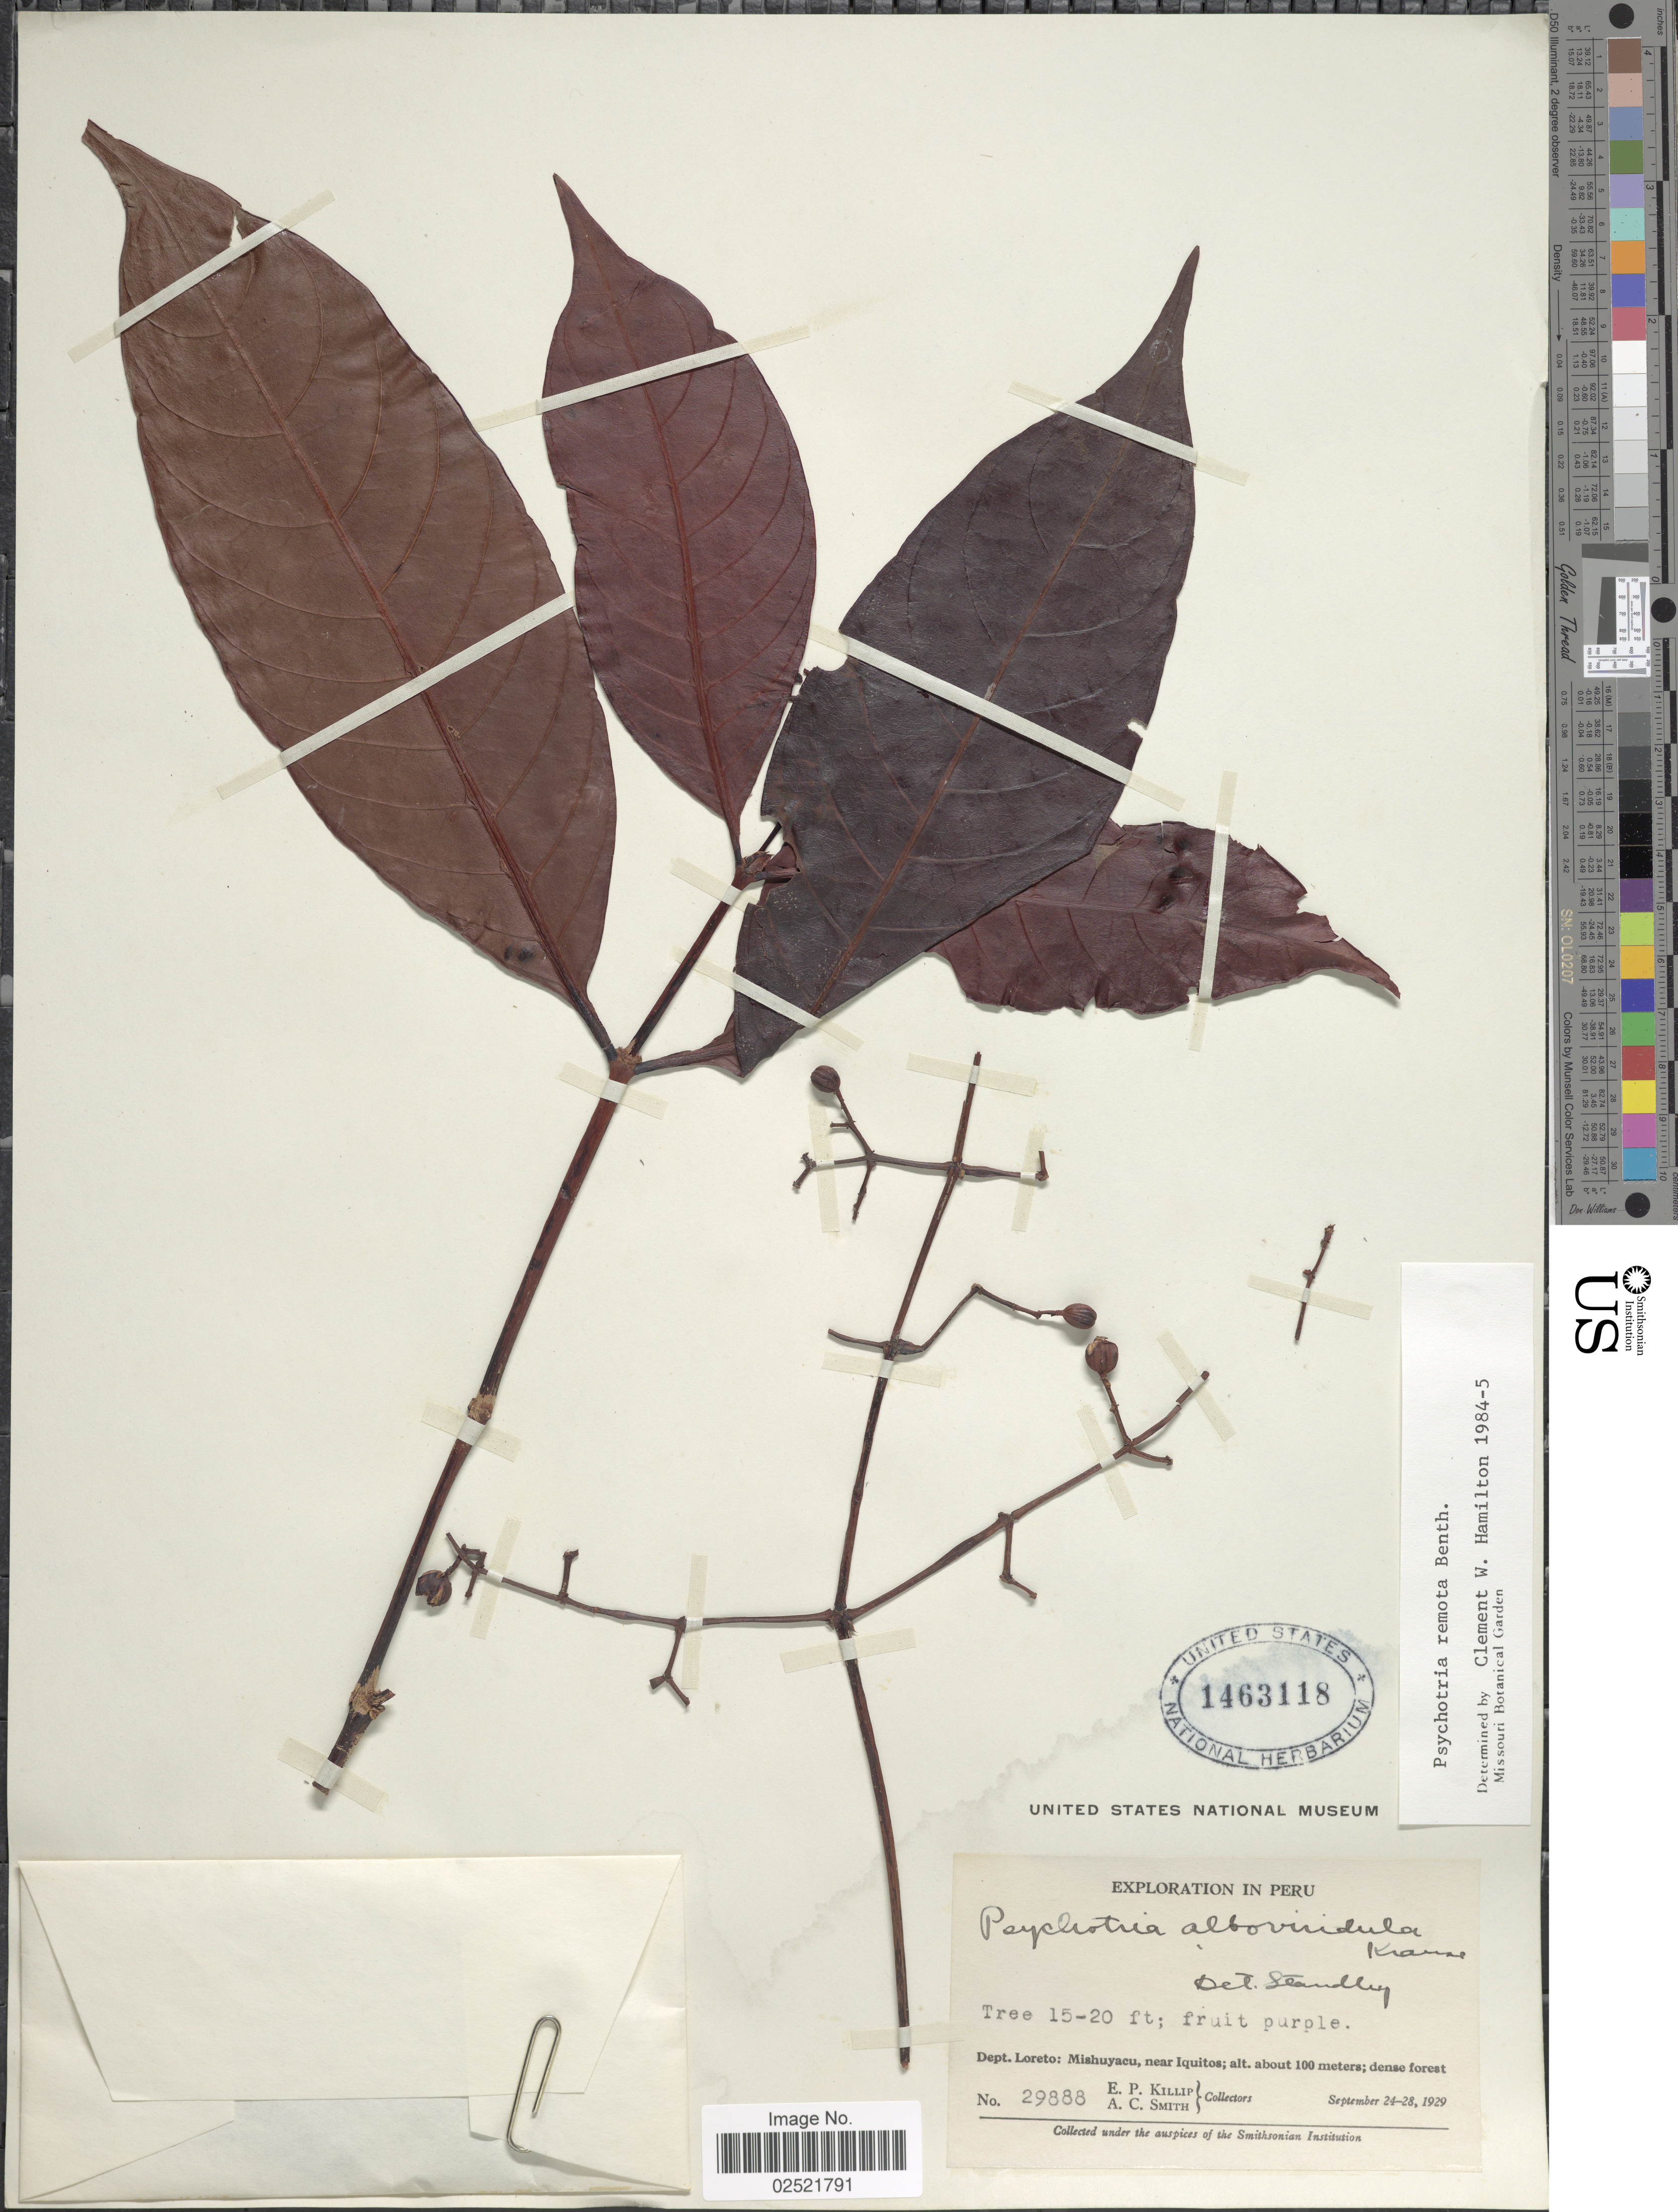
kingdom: Plantae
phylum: Tracheophyta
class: Magnoliopsida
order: Gentianales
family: Rubiaceae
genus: Psychotria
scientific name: Psychotria remota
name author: Benth.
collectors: E. P. Killip & A. C. Smith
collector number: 29888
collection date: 1929-09-24/1929-09-28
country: Peru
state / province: Loreto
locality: Mishuyacu, near Iquitos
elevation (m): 100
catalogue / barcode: US 1463118